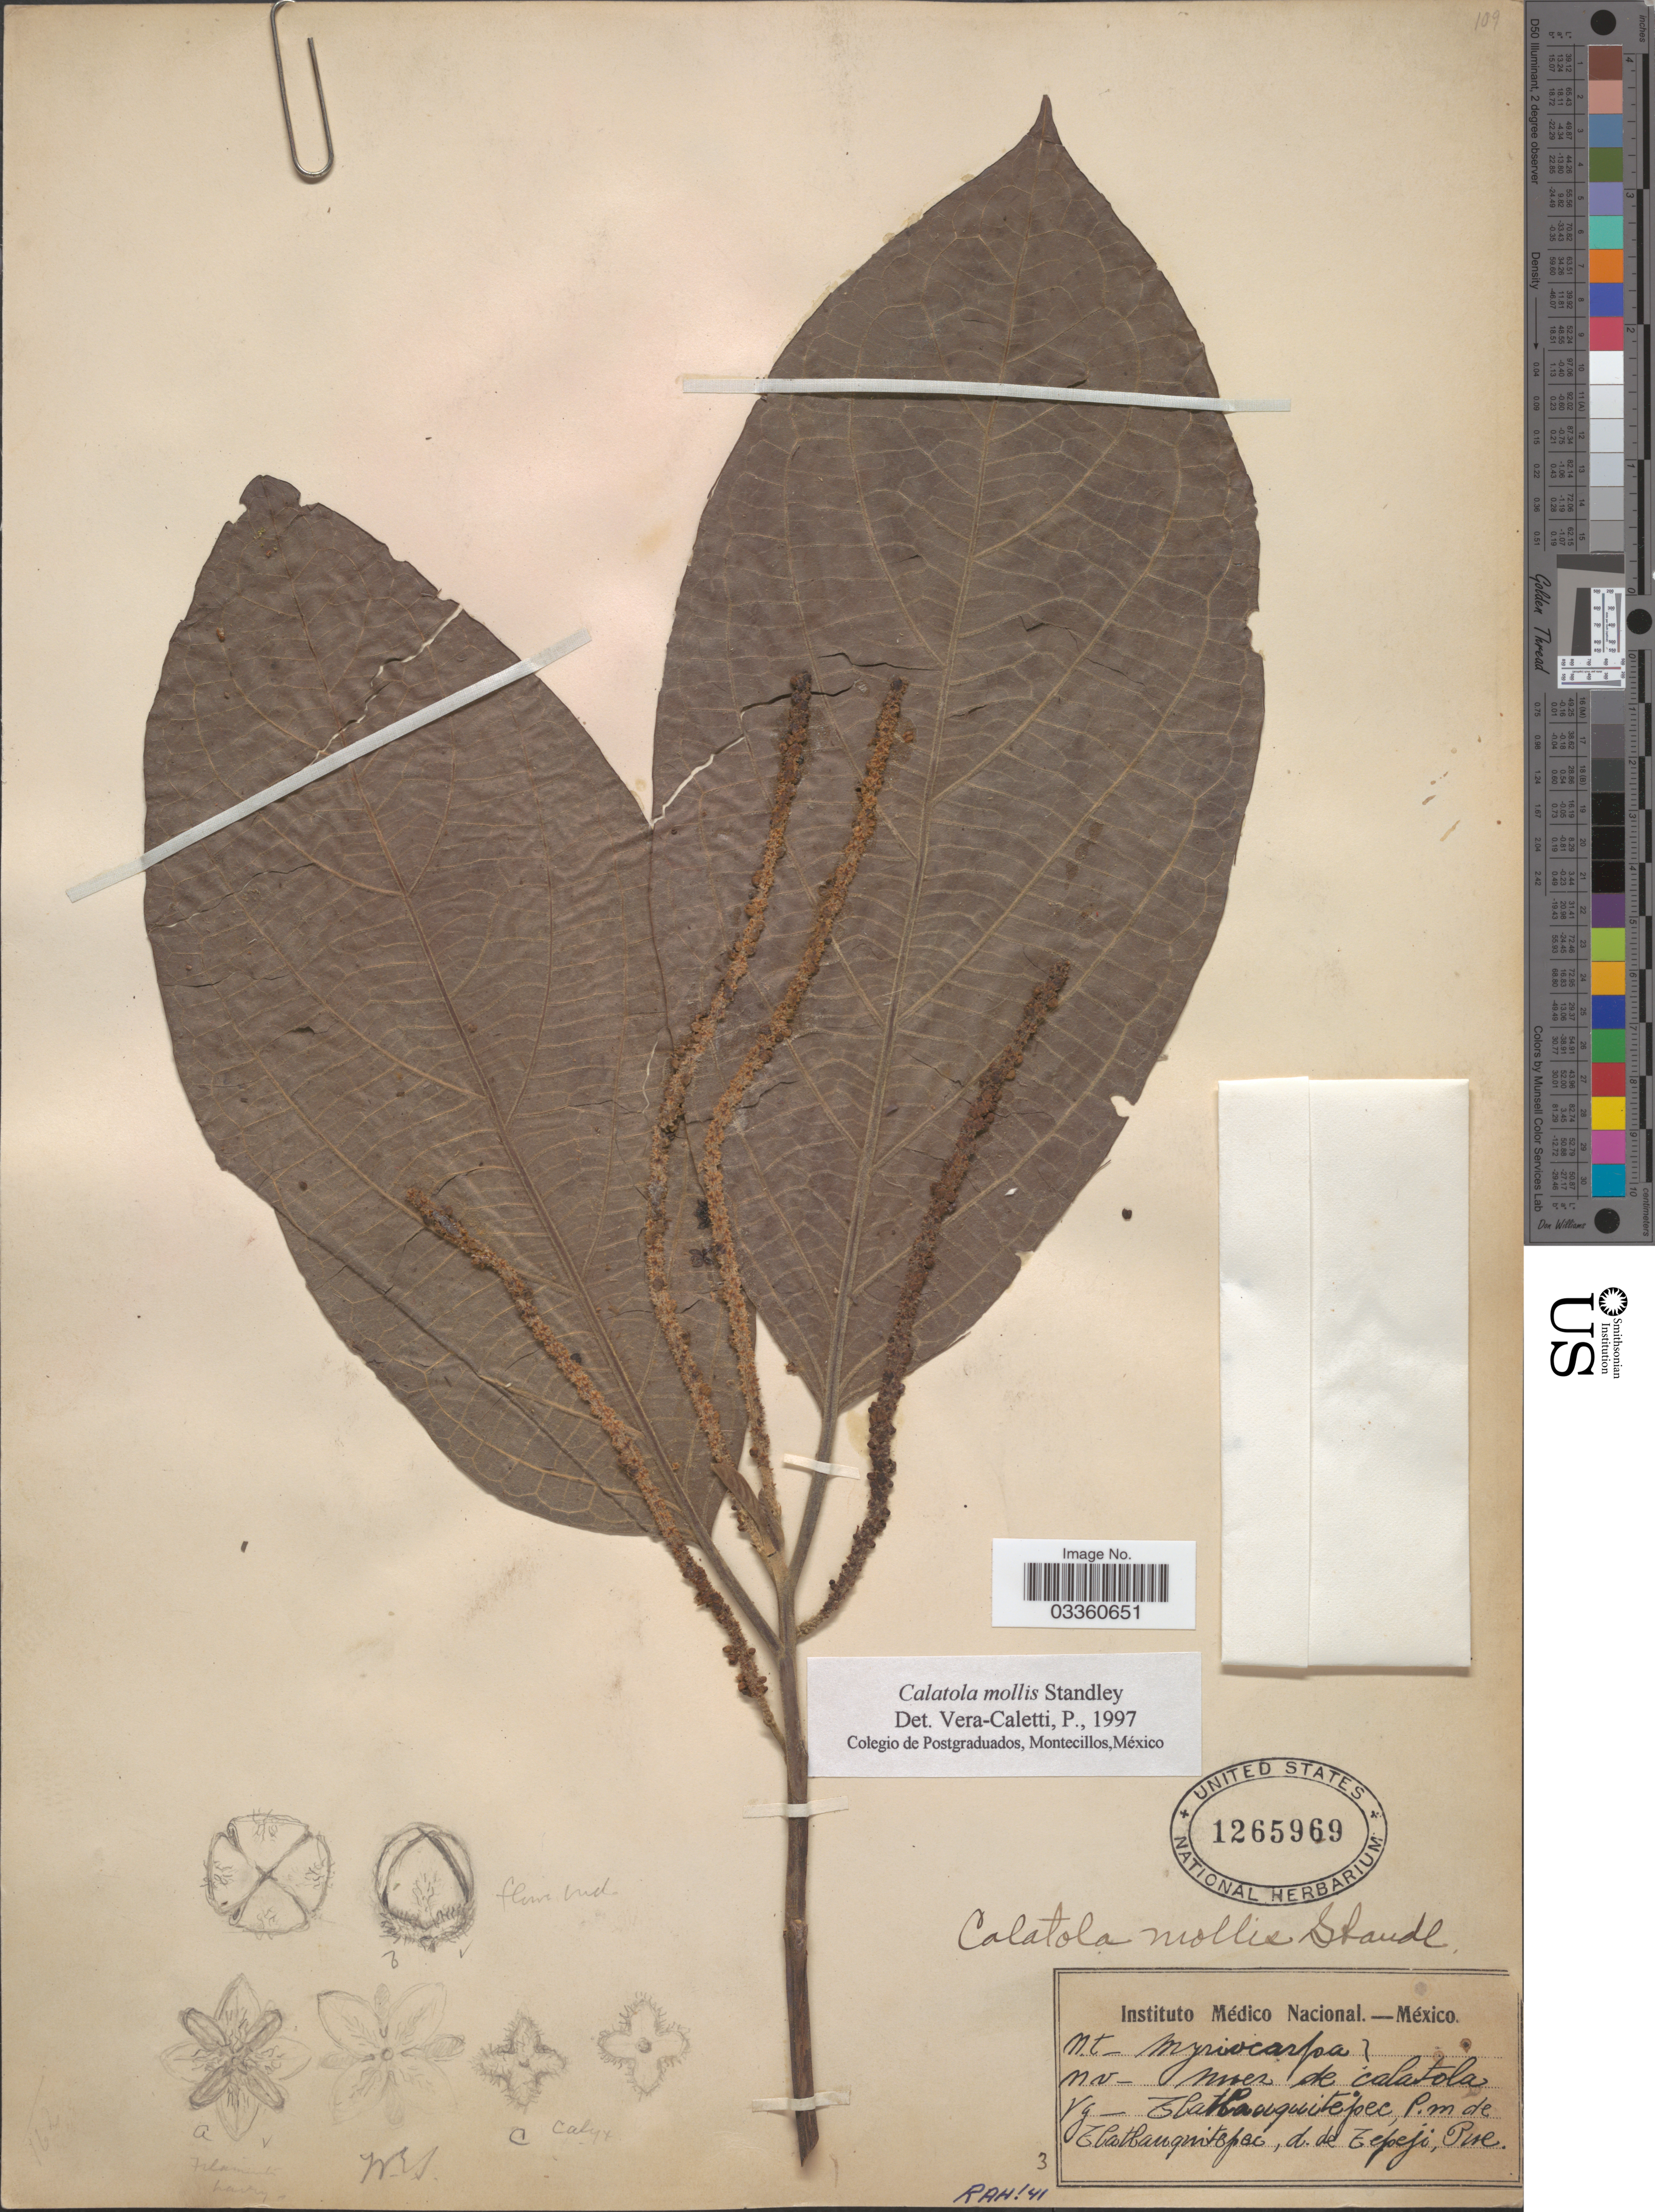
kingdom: Plantae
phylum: Tracheophyta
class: Magnoliopsida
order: Metteniusales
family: Metteniusaceae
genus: Calatola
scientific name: Calatola laevigata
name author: Standl.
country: Mexico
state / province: Puebla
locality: Tlatlauquitepec, P.m de Tlatauquitepec d. de Tepeji.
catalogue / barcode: US 1265969